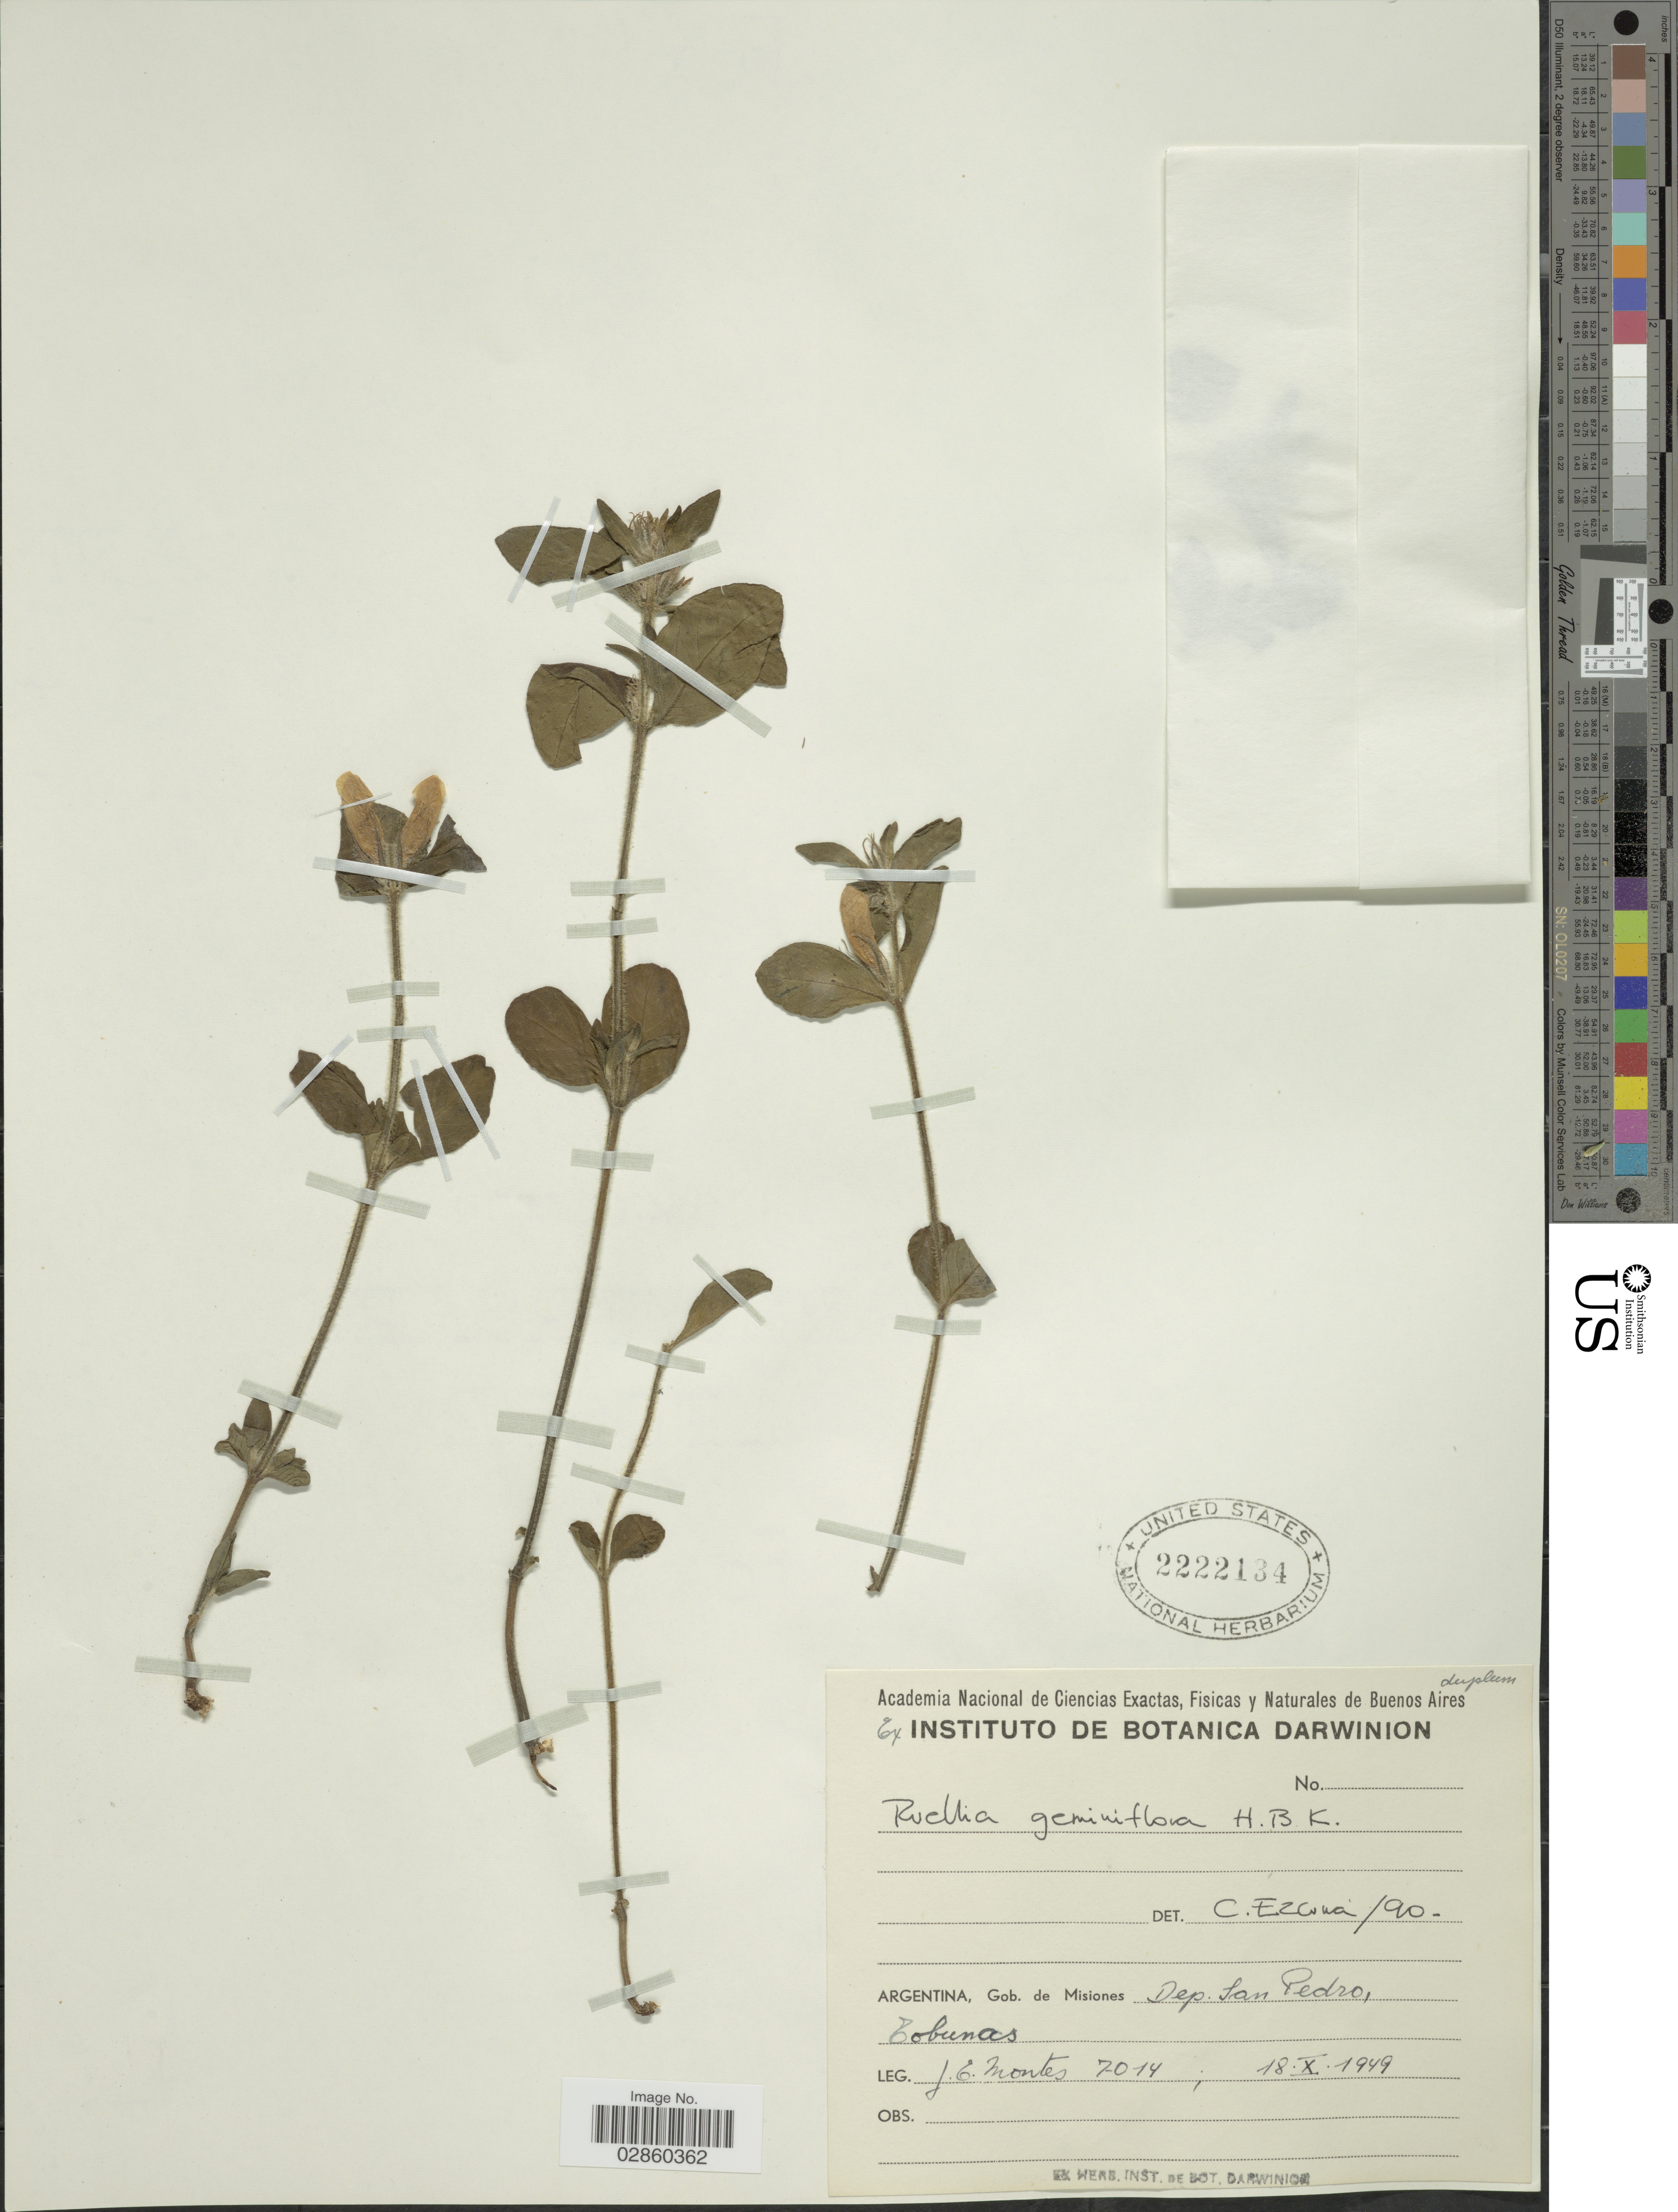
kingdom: Plantae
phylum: Tracheophyta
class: Magnoliopsida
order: Lamiales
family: Acanthaceae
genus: Ruellia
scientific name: Ruellia geminiflora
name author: Kunth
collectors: J. E. Montes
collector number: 7014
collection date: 1949-10-18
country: Argentina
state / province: Misiones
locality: Gob. de Misiones, Dep. San Pedro, Tobunas.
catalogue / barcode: US 2222134